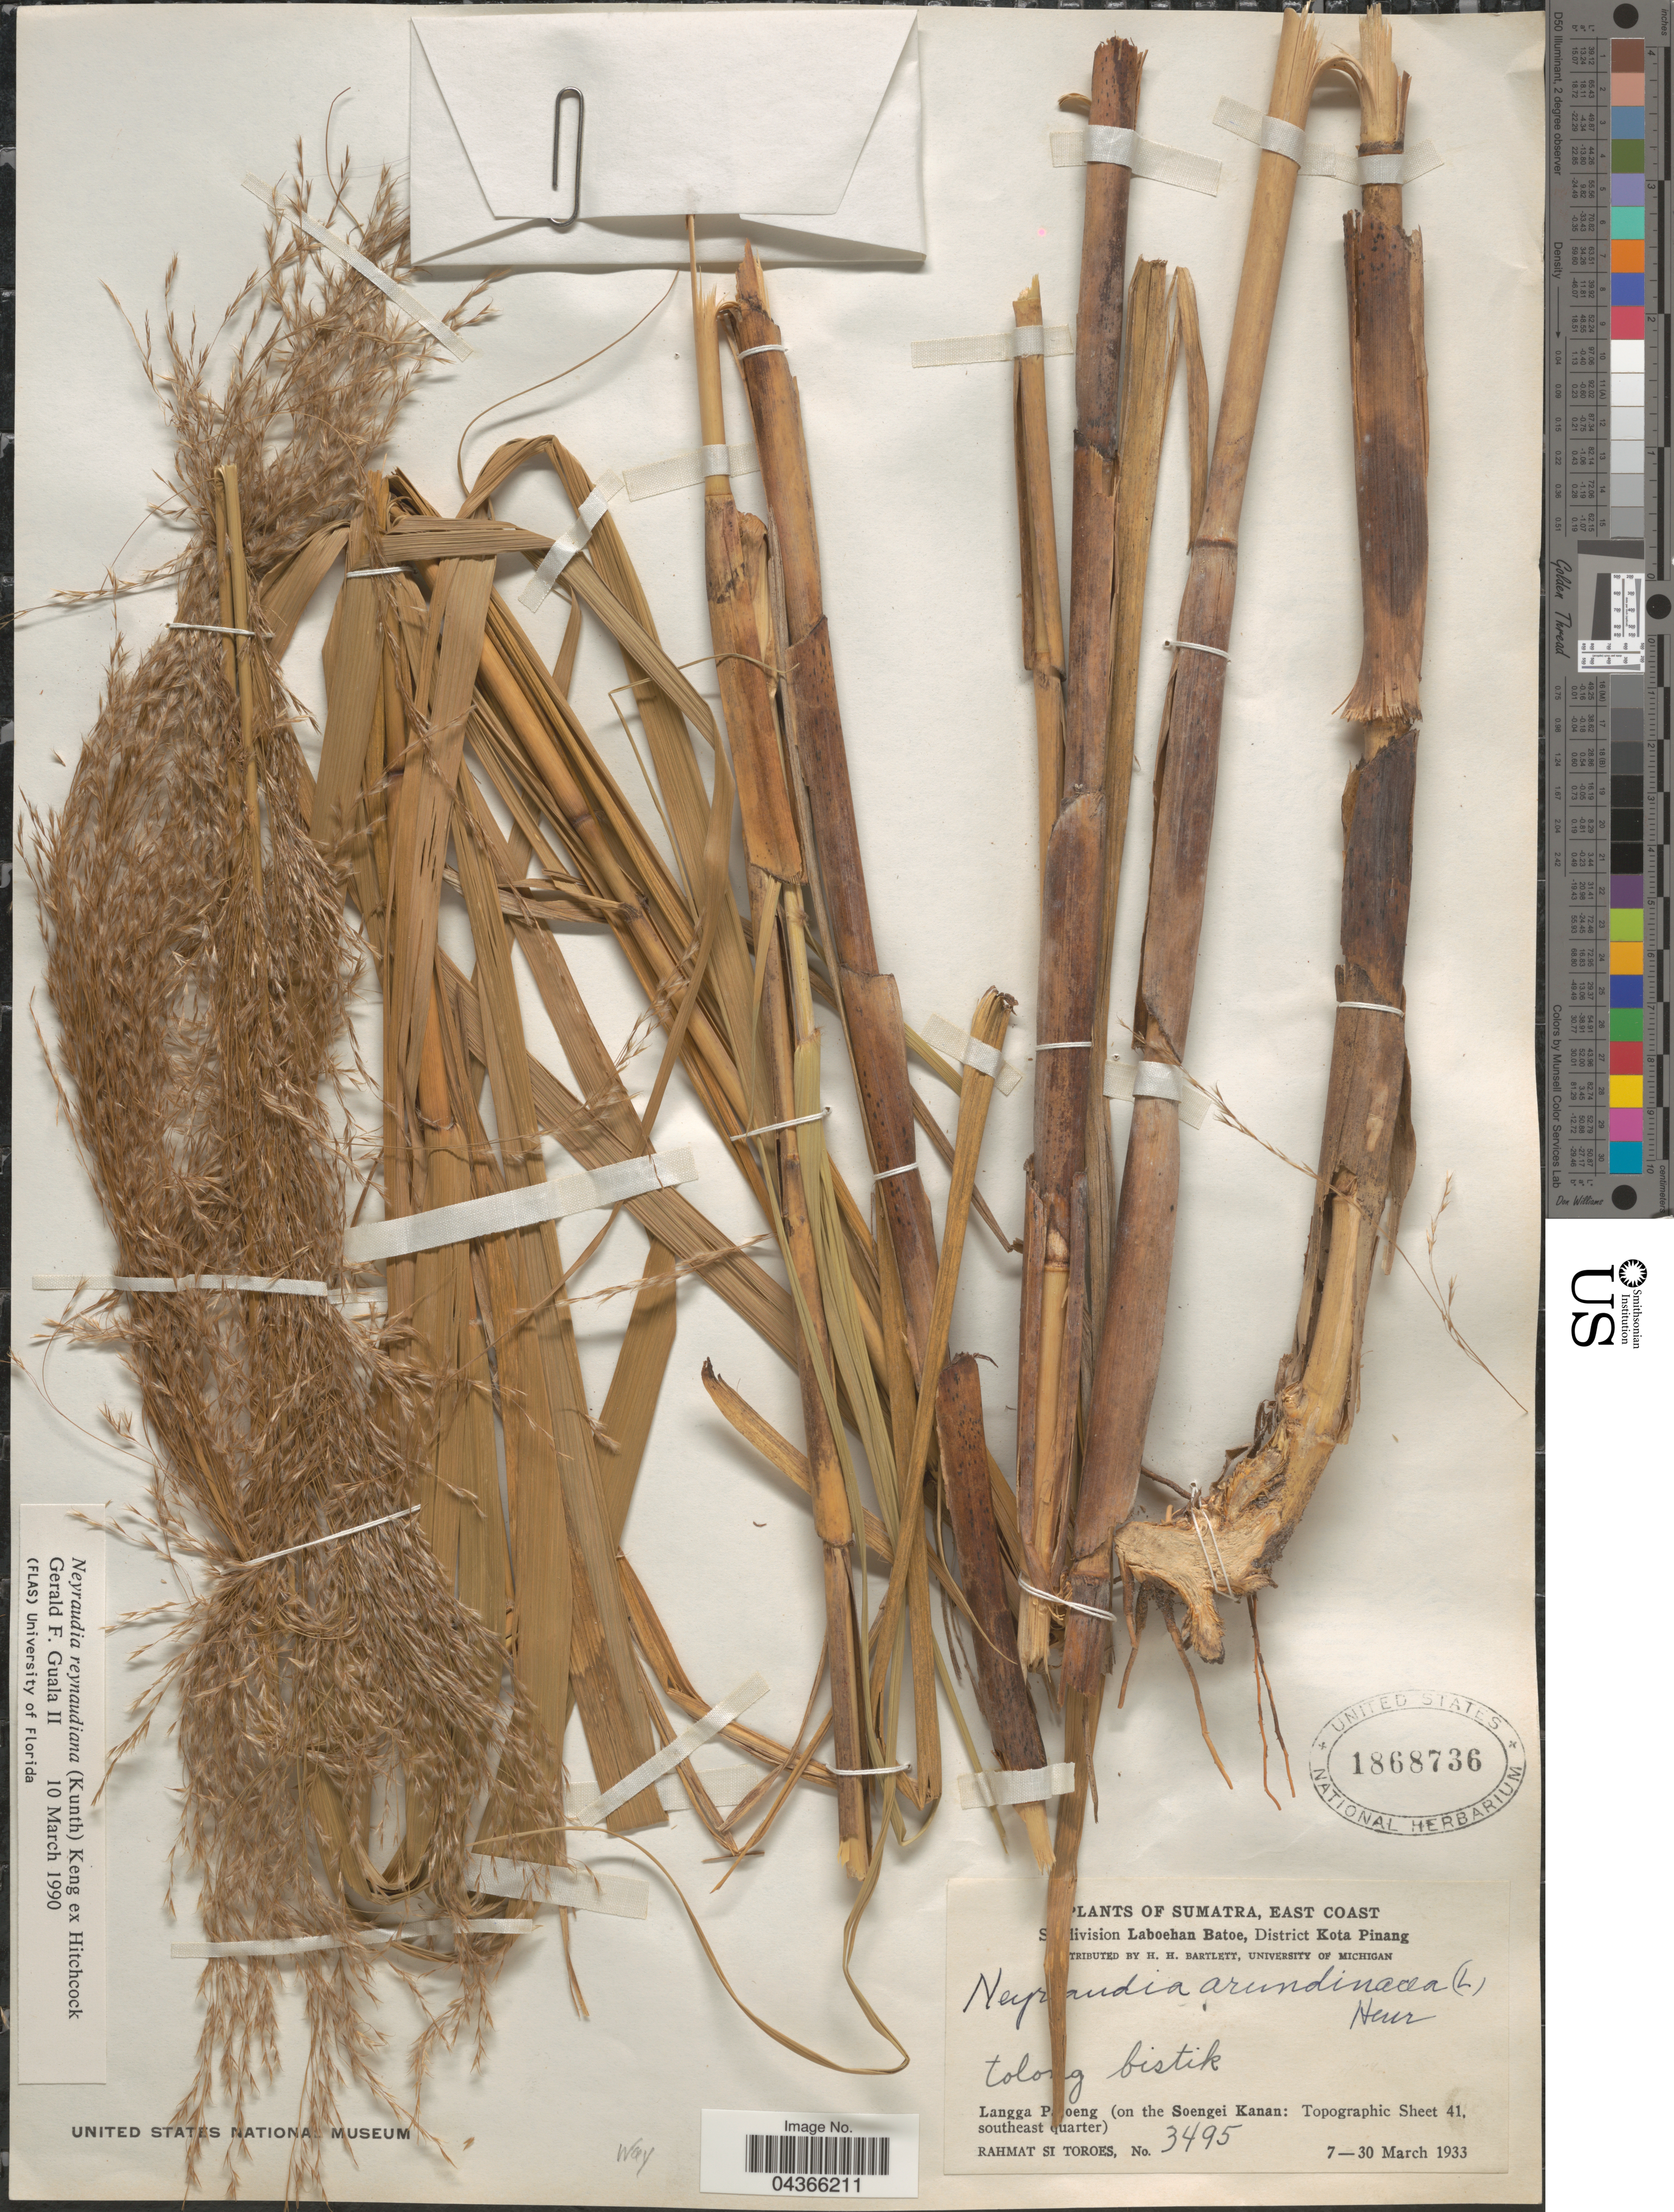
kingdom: Plantae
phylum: Tracheophyta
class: Liliopsida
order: Poales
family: Poaceae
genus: Neyraudia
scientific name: Neyraudia reynaudiana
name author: (Kunth) Keng ex Hitchc.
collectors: Rahmat Si Boeea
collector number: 3495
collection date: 1933-03-07/1933-03-30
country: Indonesia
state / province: Sumatra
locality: East Coast. S [illegible text]ivision Laboehan Batoe, District Kota Pinang. Langga P [illegible text]oeng (on the Soengei Kanan: Topographic Sheet 41, southeast quarter).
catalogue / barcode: US 1868736